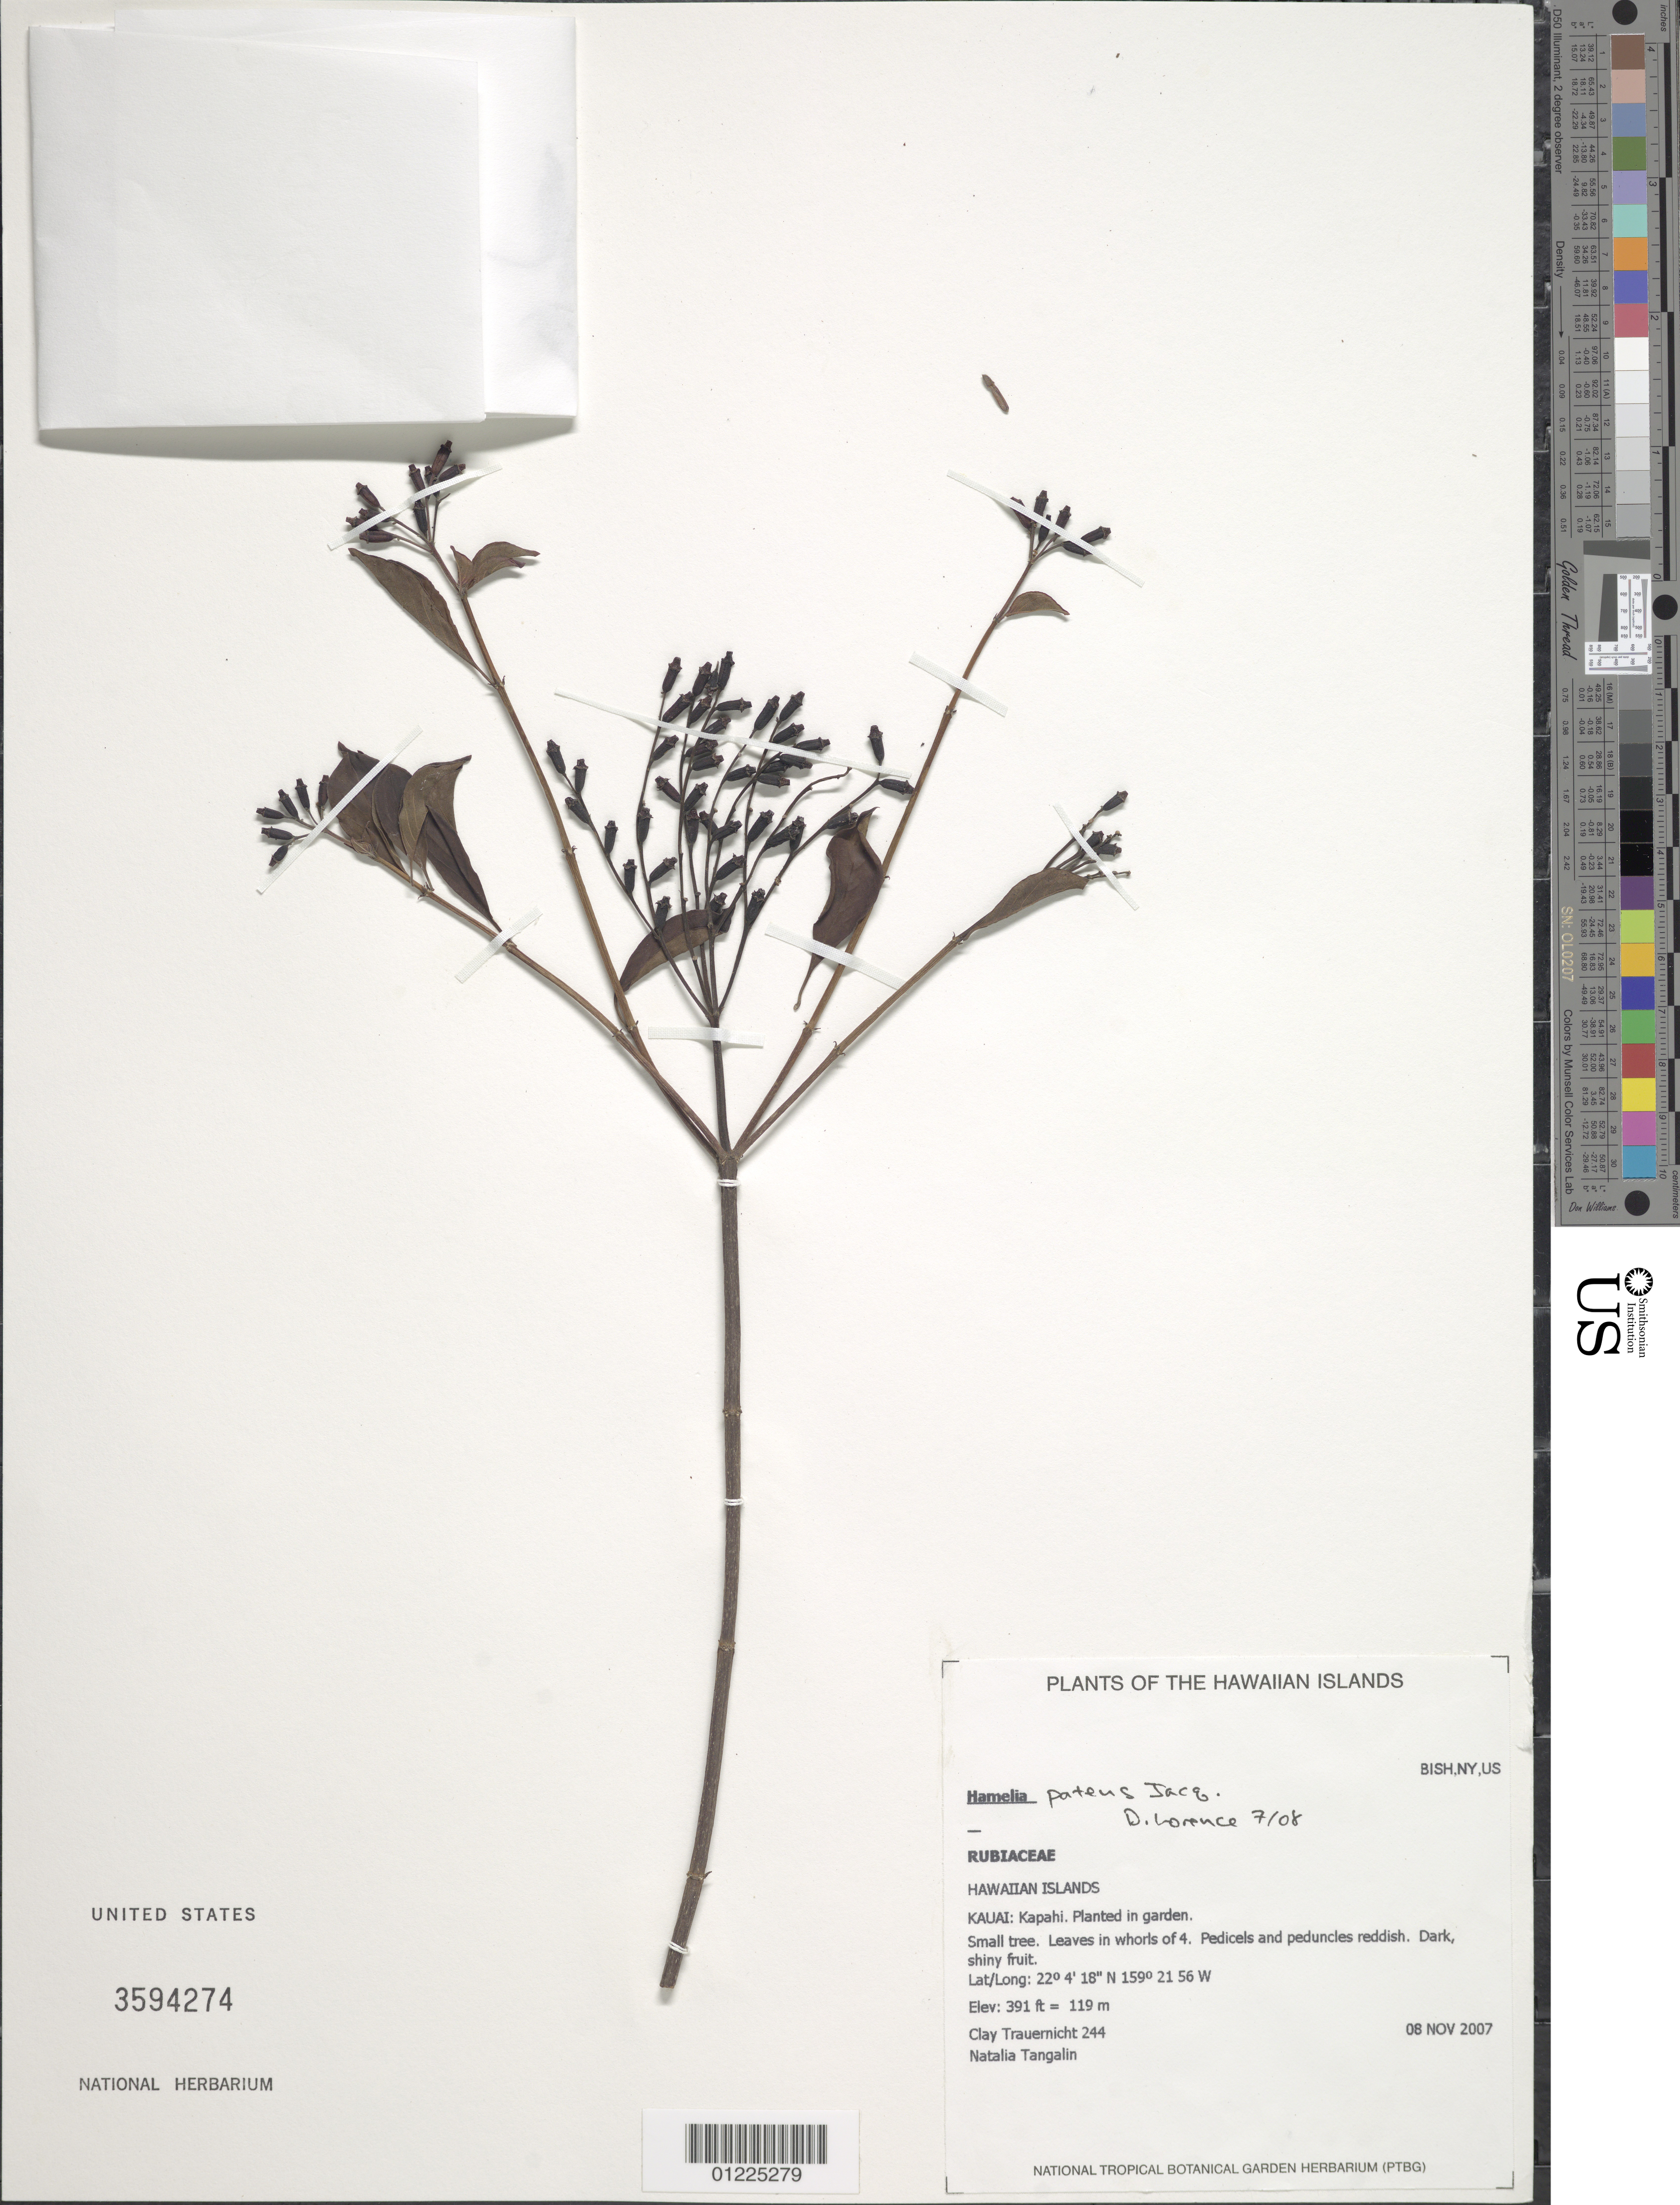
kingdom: Plantae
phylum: Tracheophyta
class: Magnoliopsida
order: Gentianales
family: Rubiaceae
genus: Hamelia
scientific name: Hamelia patens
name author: Jacq.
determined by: Lorence, D.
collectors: C. Trauernicht, N. Tangalin & M. Clark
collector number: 244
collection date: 2007-11-08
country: United States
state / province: Hawaii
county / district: Kaui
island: Kaua'i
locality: Kapahi, in garden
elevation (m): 119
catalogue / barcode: US 3594274